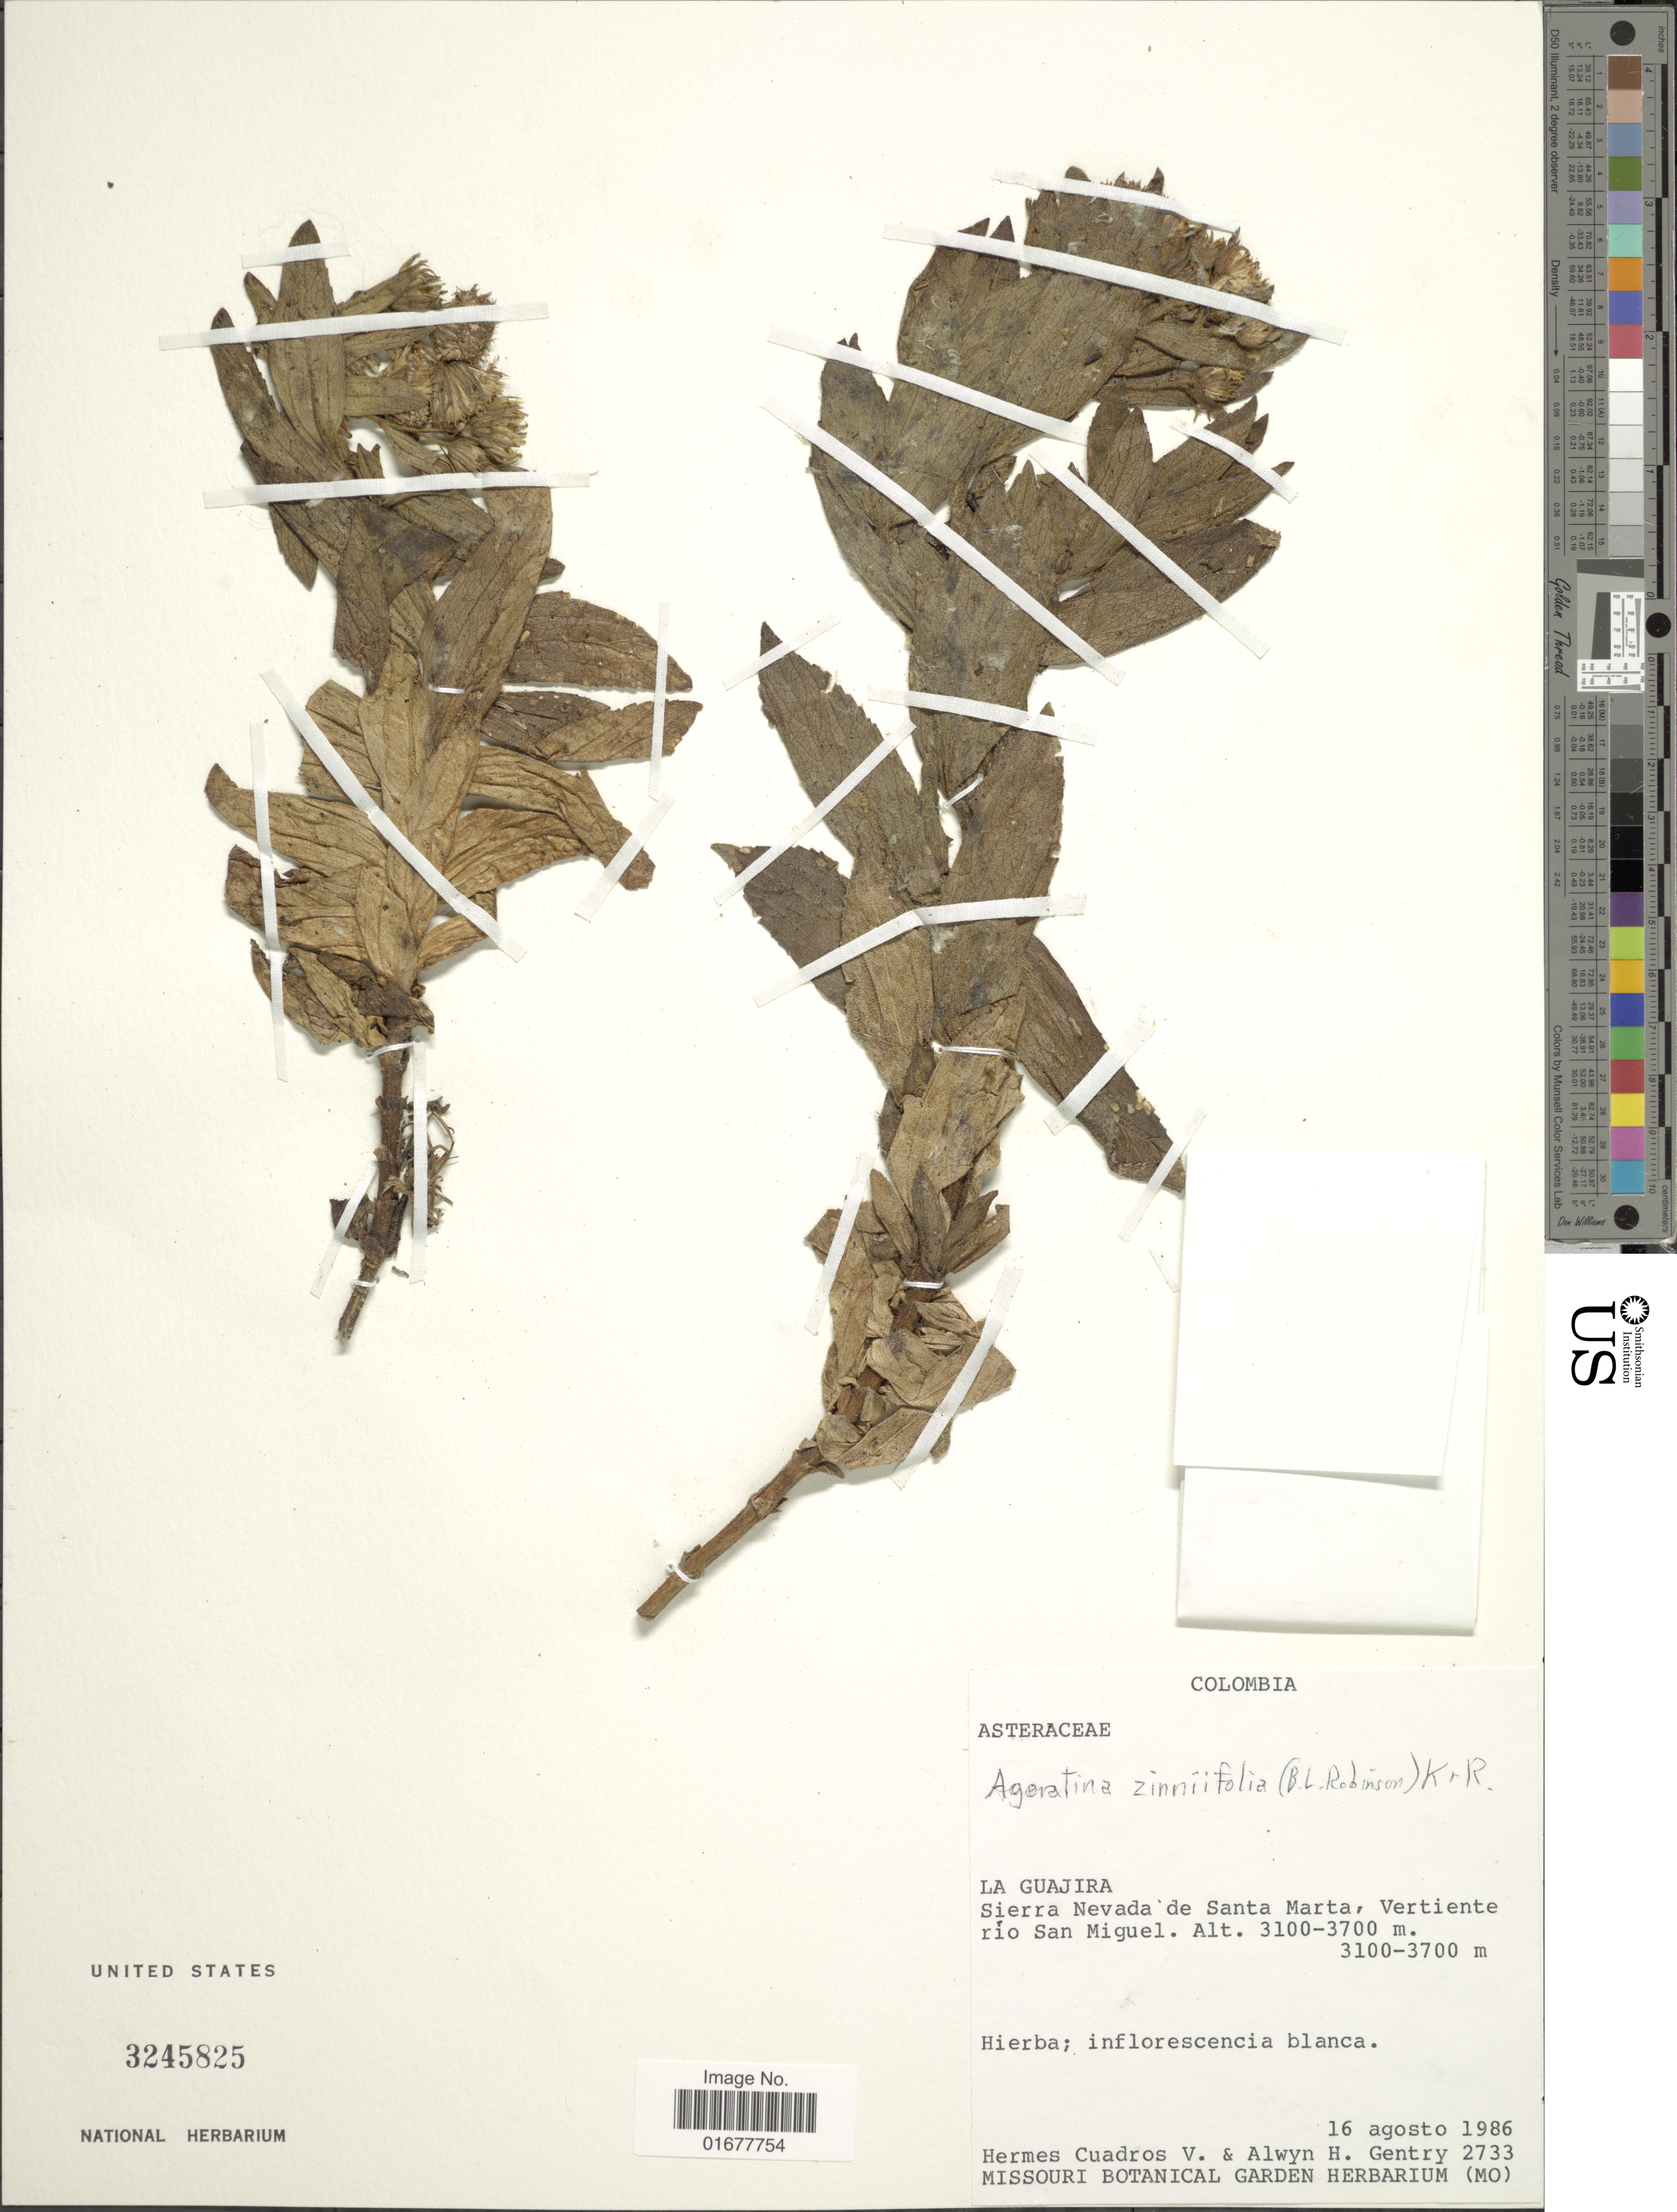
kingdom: Plantae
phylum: Tracheophyta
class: Magnoliopsida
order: Asterales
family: Asteraceae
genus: Ageratina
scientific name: Ageratina zinniifolia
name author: (B.L. Rob.) R.M. King & H. Rob.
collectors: H. Cuadros & A. H. Gentry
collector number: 2733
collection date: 1986-08-16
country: Colombia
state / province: La Guajira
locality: Sierra Nevada de Santa Marta, Vertiente rio San Miguel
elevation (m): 3100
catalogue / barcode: US 3245825